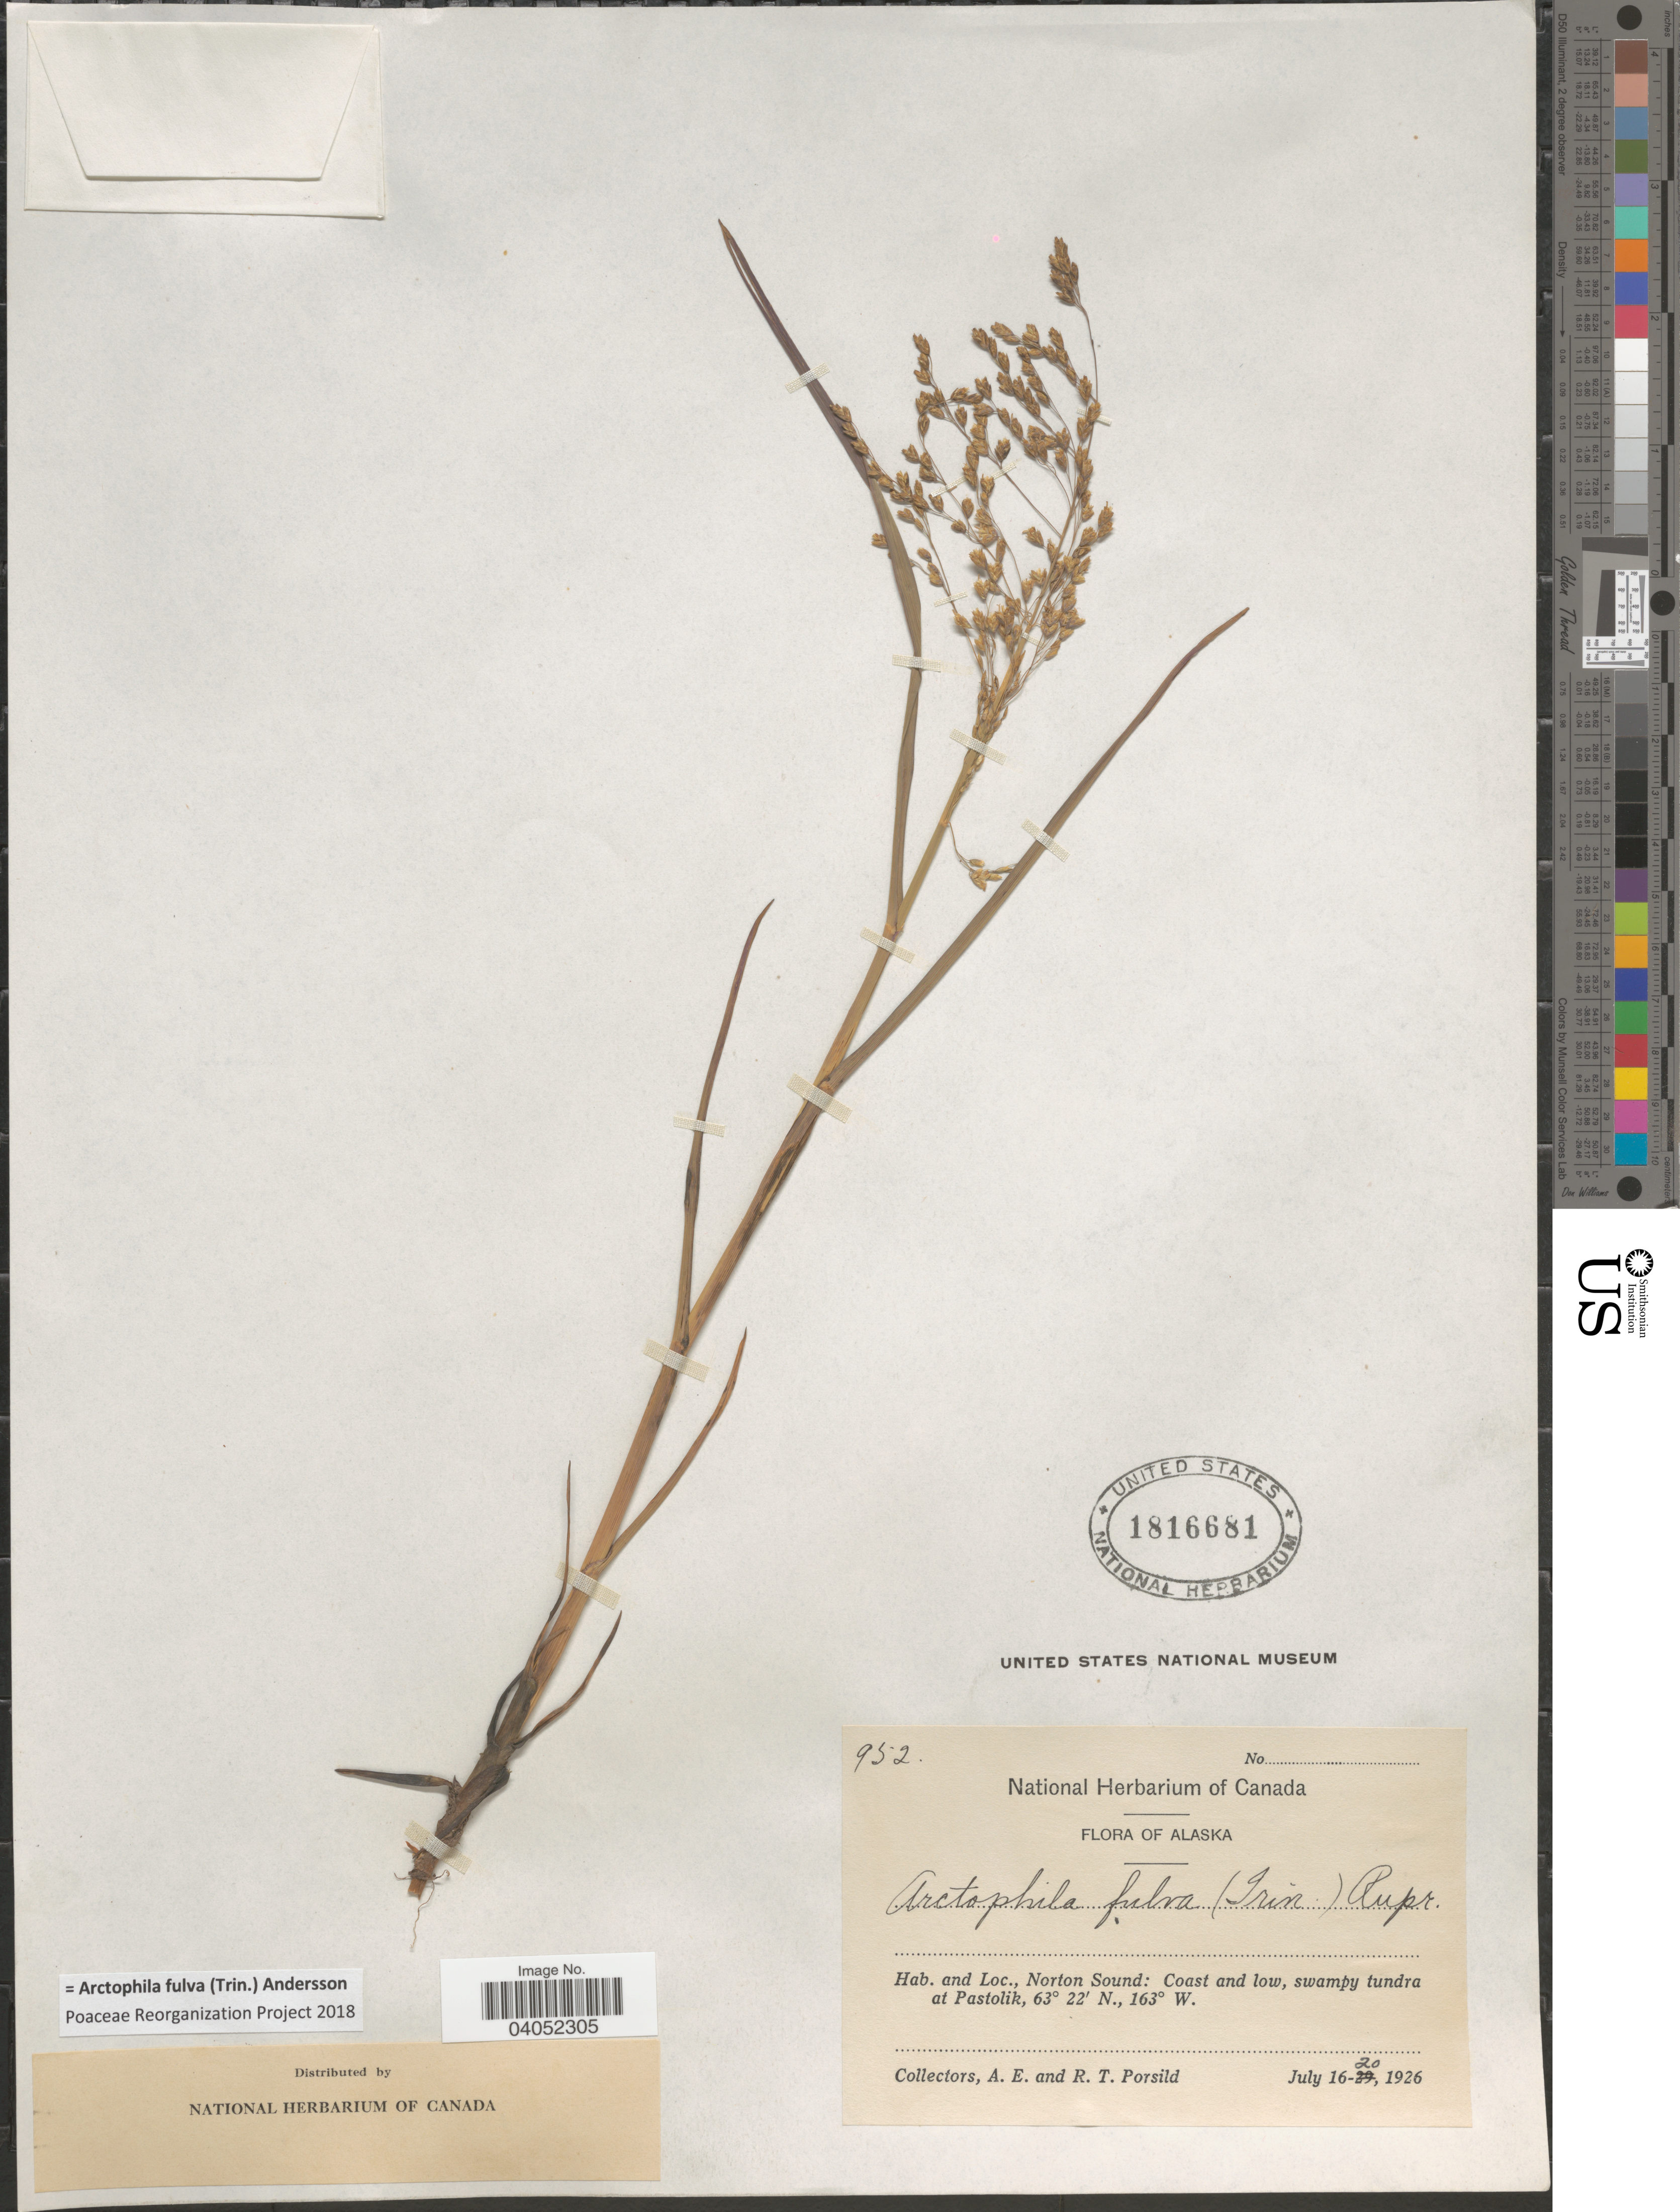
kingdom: Plantae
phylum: Tracheophyta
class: Liliopsida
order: Poales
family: Poaceae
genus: Arctophila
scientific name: Arctophila fulva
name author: (Trin.) Andersson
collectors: A. E. Porsild & R. T. Porsild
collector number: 952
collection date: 1926-07-16/1926-07-20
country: United States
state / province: Alaska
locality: Norton Sound: Coast and low, swampy tundra at Pastolik.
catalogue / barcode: US 1816681